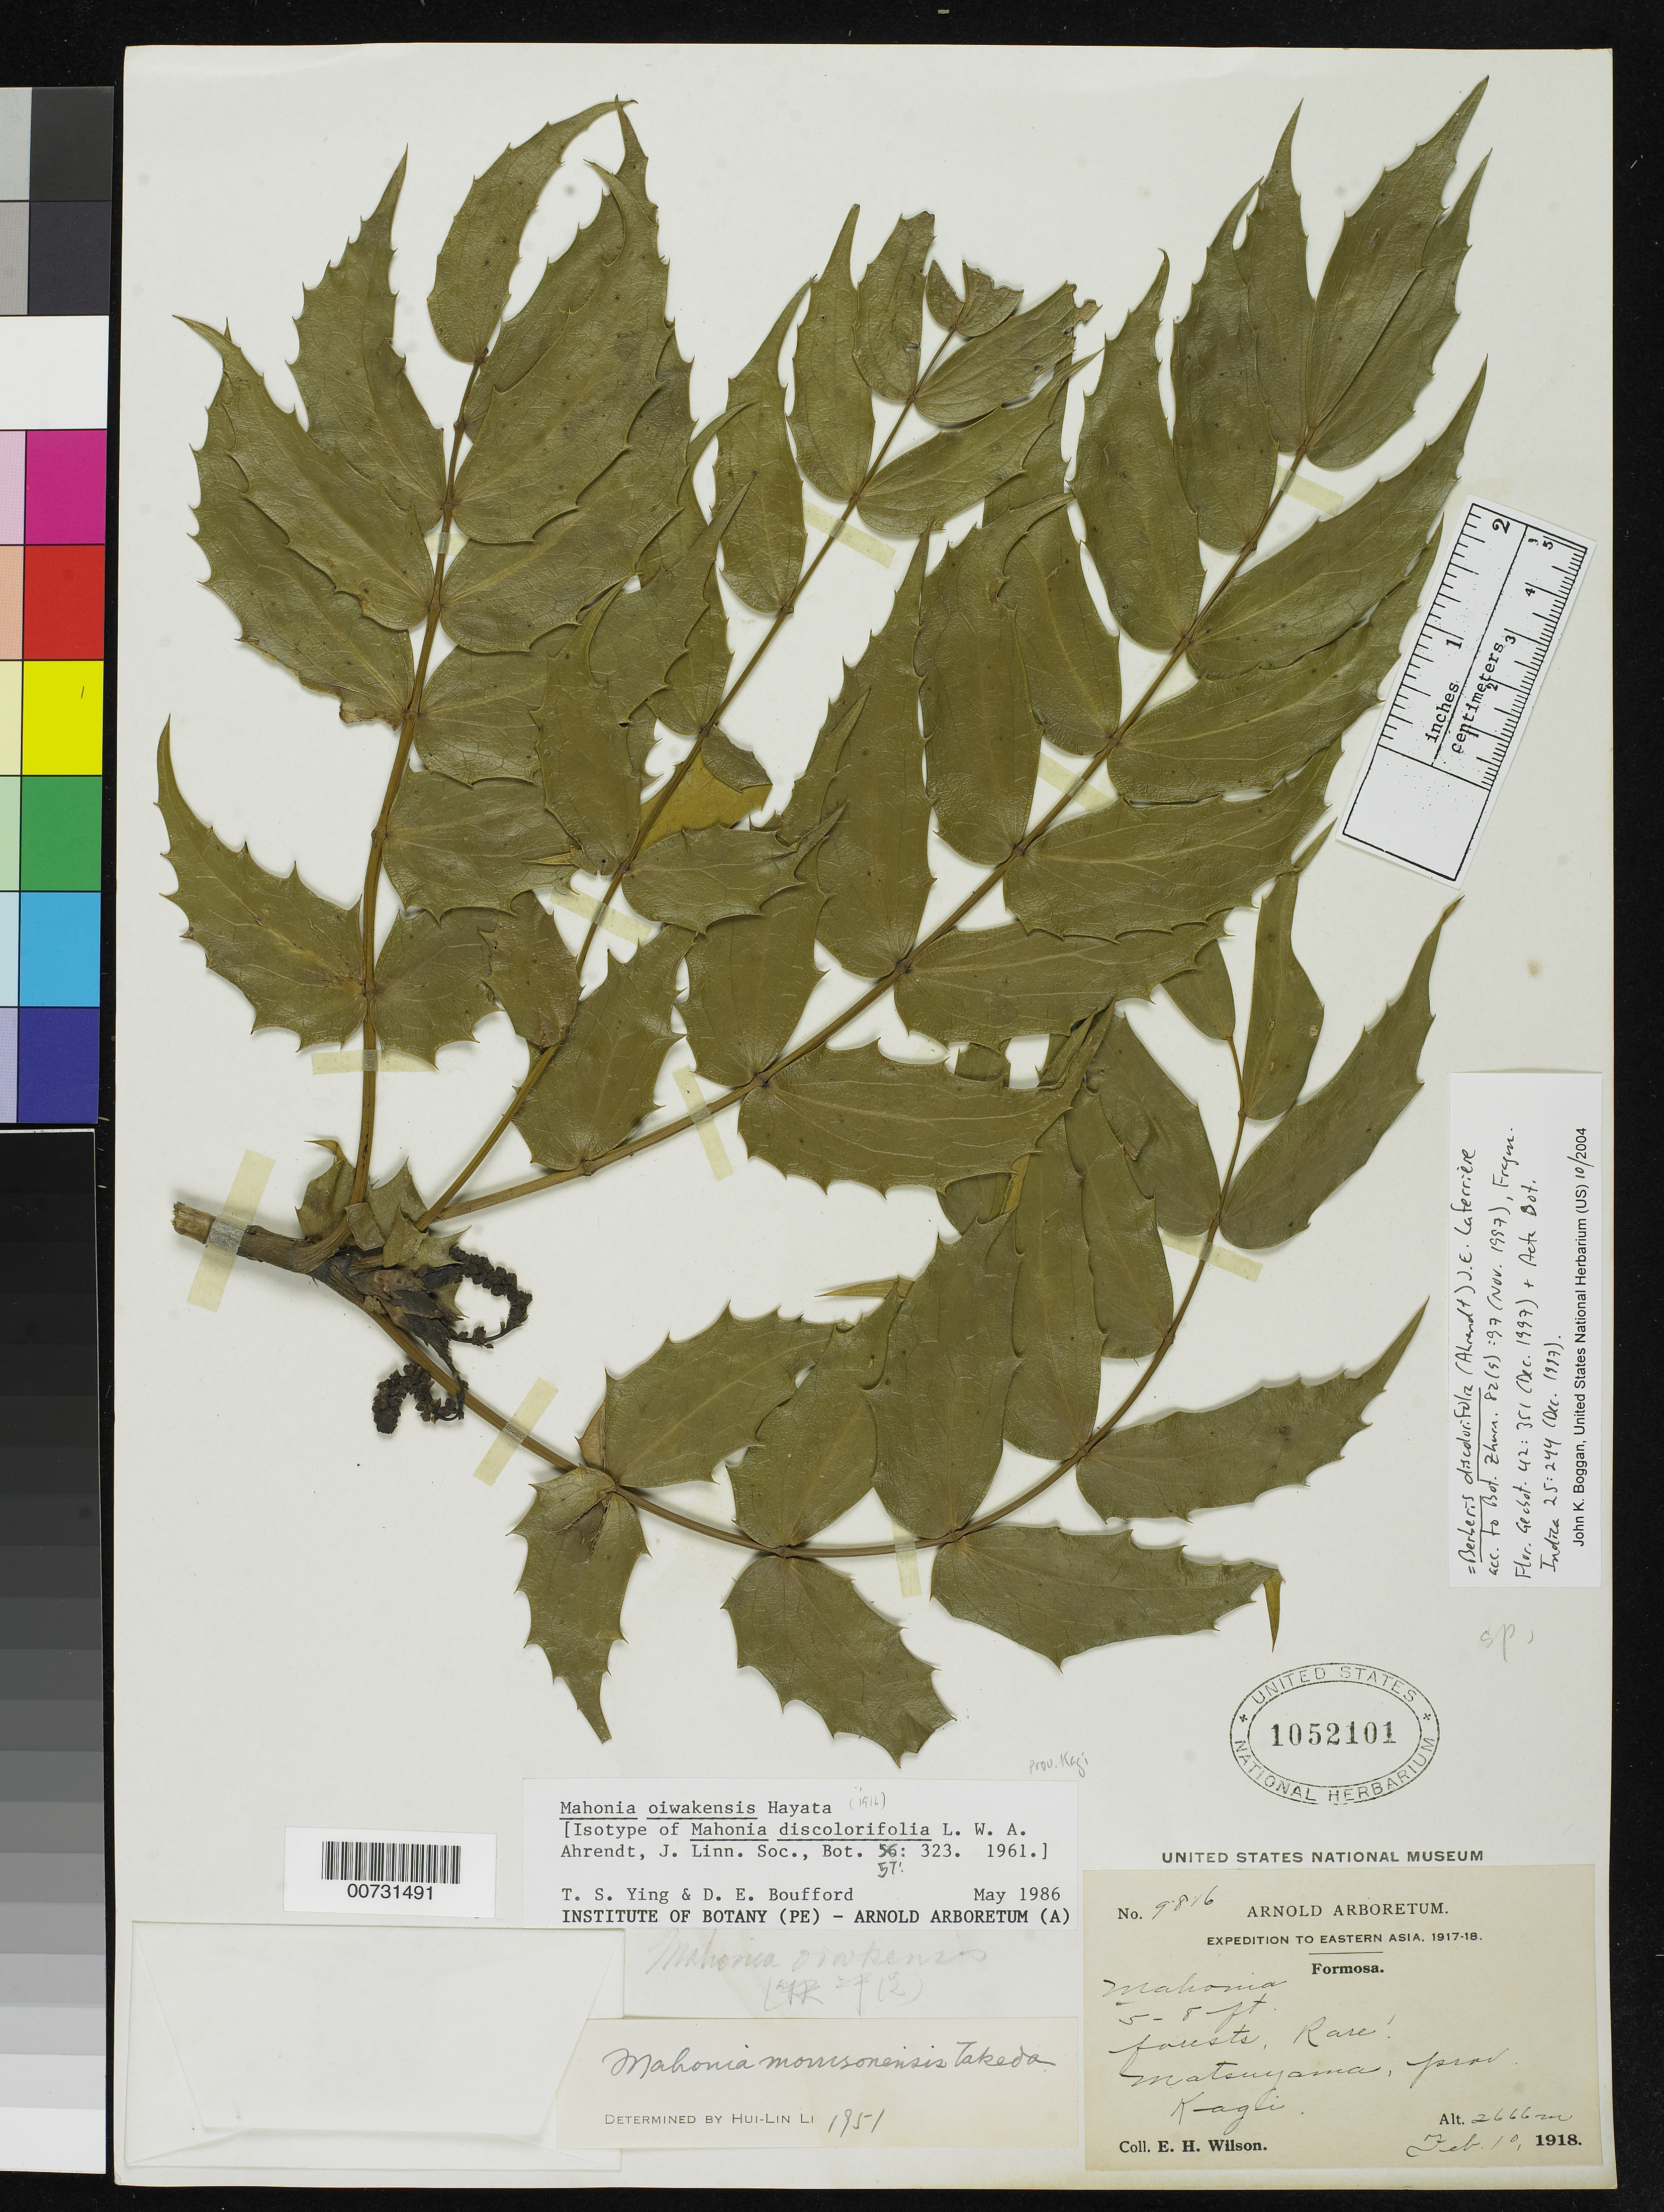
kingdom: Plantae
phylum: Tracheophyta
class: Magnoliopsida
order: Ranunculales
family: Berberidaceae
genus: Mahonia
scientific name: Mahonia discolorifolia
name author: Ahrendt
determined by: Ying, T. S.; Boufford, D. E.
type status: Isotype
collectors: E. H. Wilson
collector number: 9816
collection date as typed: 10 Feb 1918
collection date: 1918-02-10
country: Taiwan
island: Taiwan [Formosa]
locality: "Formosa", Matsuyama, prov. Kagi.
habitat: Forests.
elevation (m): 2666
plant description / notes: =Berberis discolorifolia (Ahrendt) J.E. Laferrière acc. to Bot. Zhurn. 82(9): 97 (Nov. 1997), Fragm. Flor. Geobot. 42: 351 (Dec. 1997) & Acta Bot. Indica 25: 244 (Dec. 1997).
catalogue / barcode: US 1052101